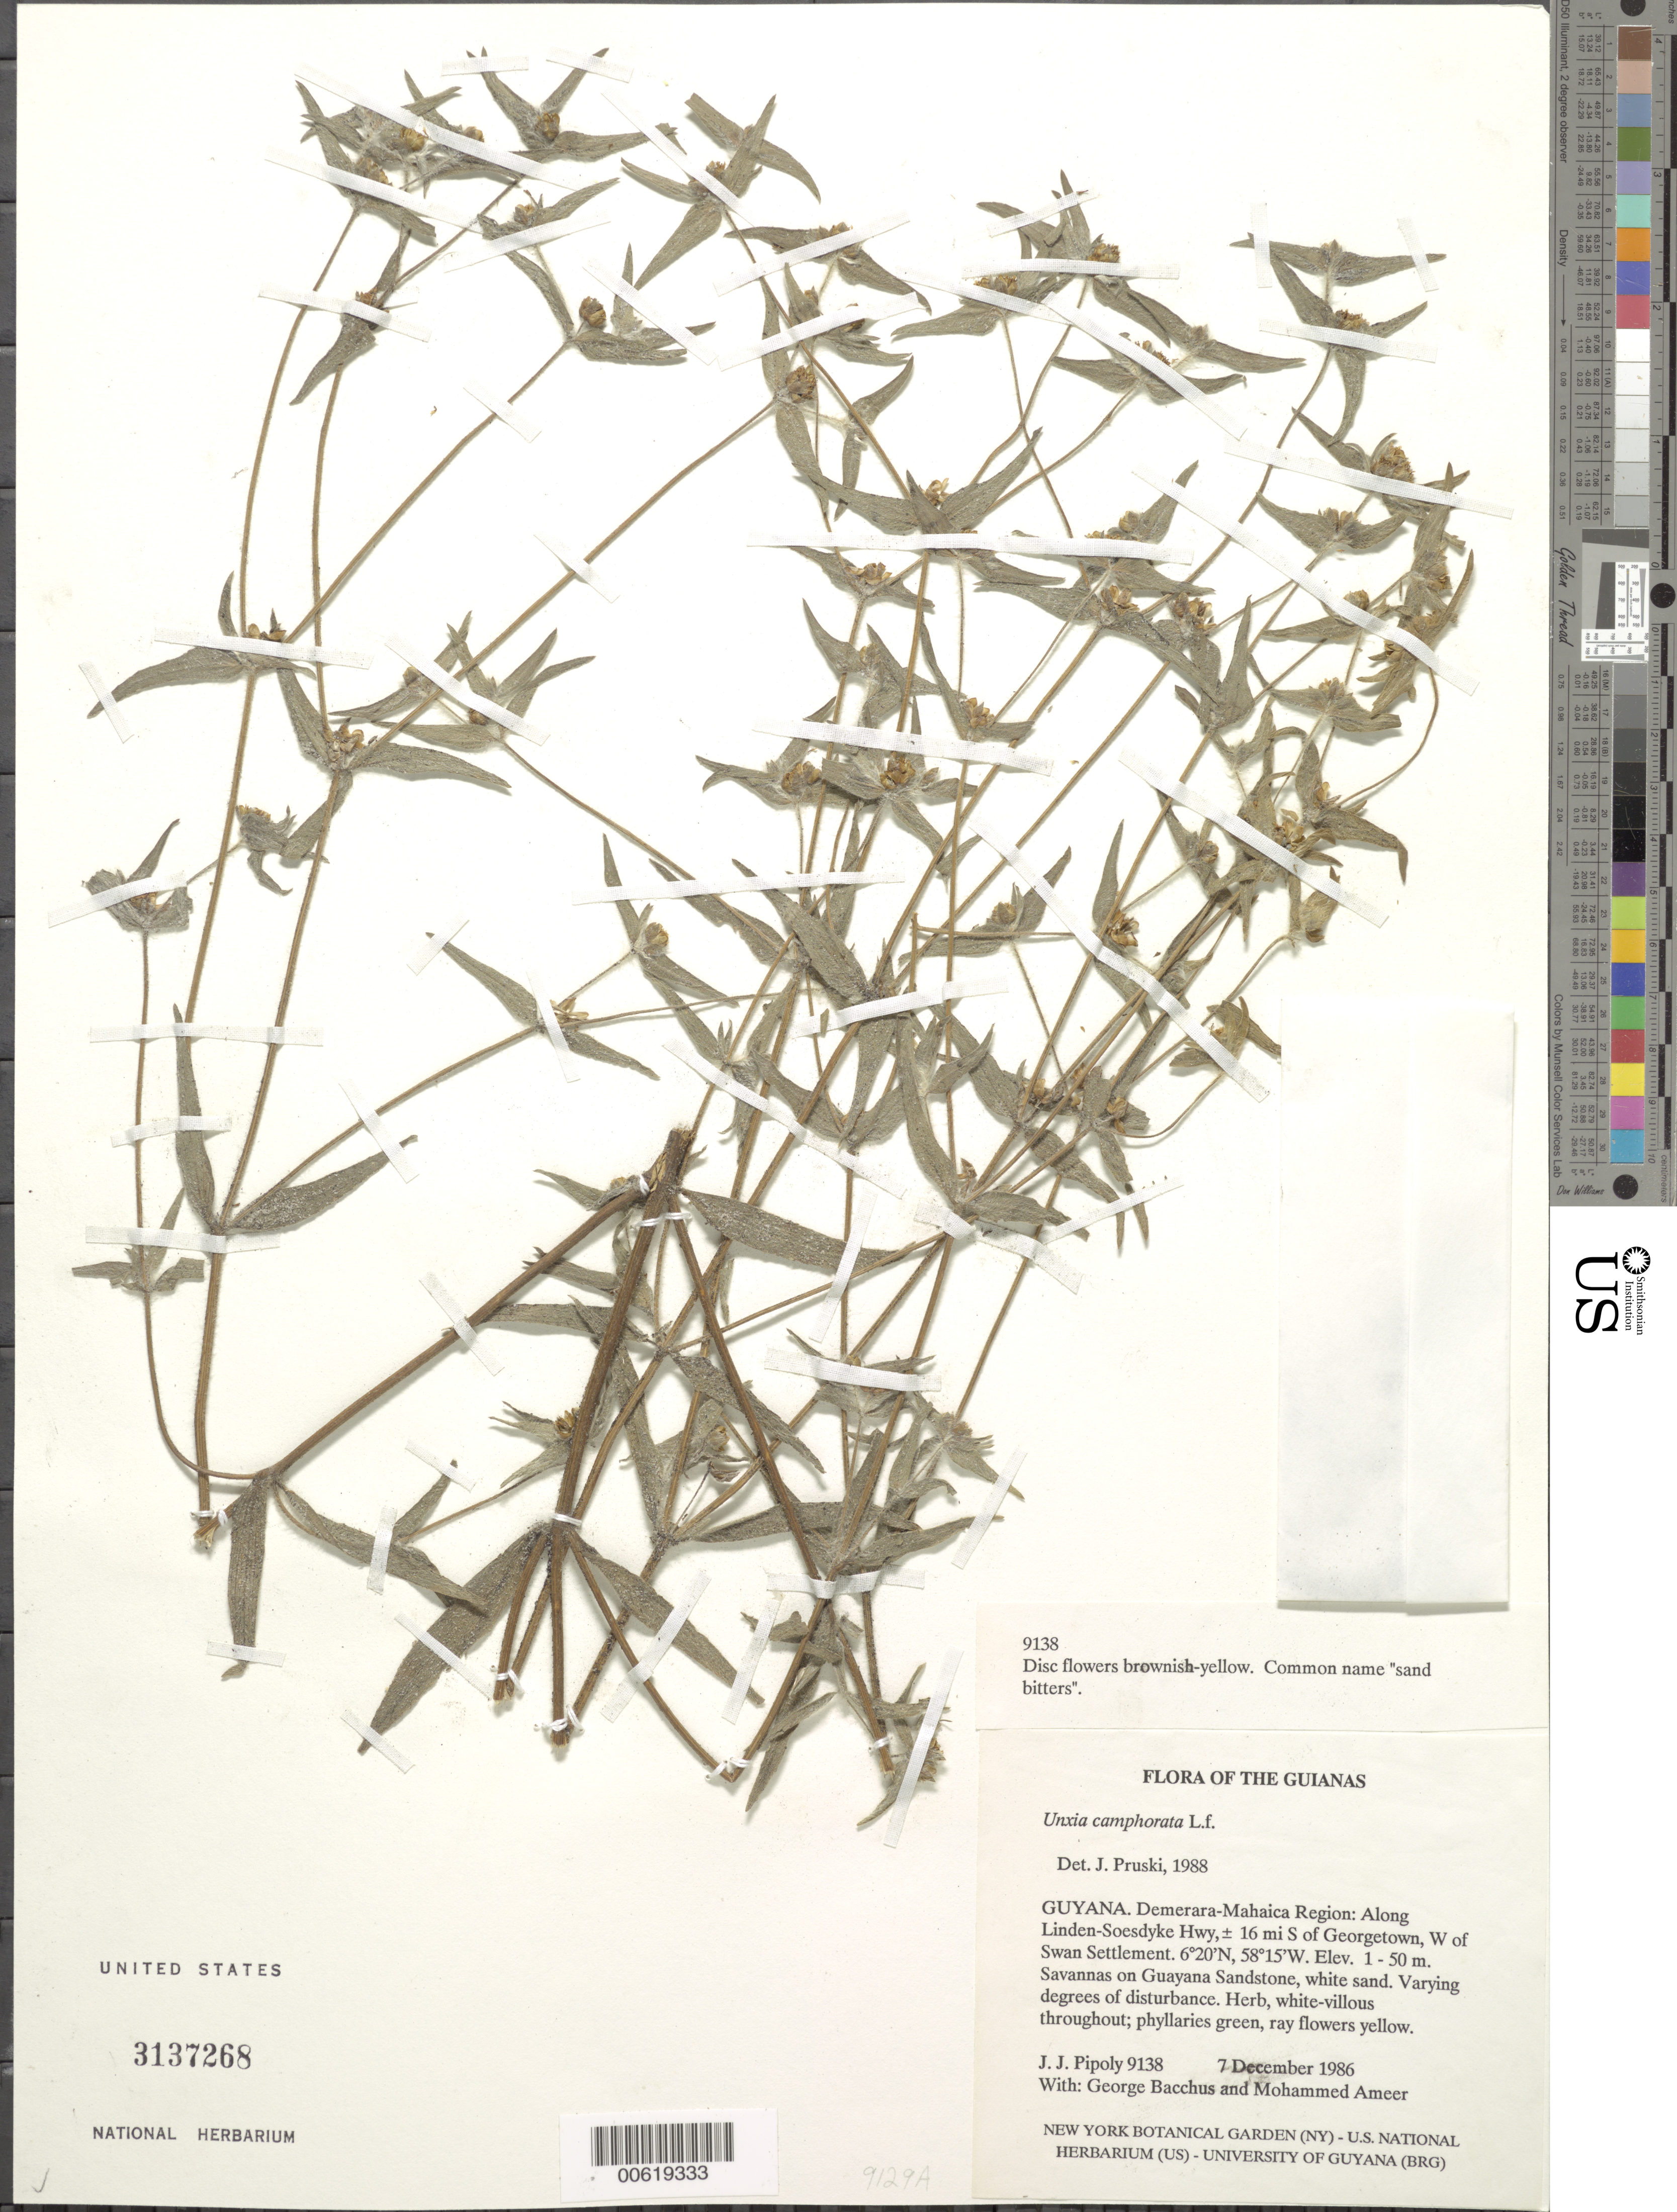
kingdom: Plantae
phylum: Tracheophyta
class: Magnoliopsida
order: Asterales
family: Asteraceae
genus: Unxia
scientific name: Unxia camphorata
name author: L. f.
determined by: Pruski, J. F.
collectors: J. J. Pipoly, G. Bacchus & M. Ameer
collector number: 9138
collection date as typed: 7 December 1986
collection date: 1986-12-07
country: Guyana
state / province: Demerara-Mahaica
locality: Along Linden-Soesdyke Hwy,± 16 mi S of Georgetown, W of Swan Settlement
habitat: Savannas on Guayana Sandstone, white sand. Varying degrees of disturbance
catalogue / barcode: US 3137268